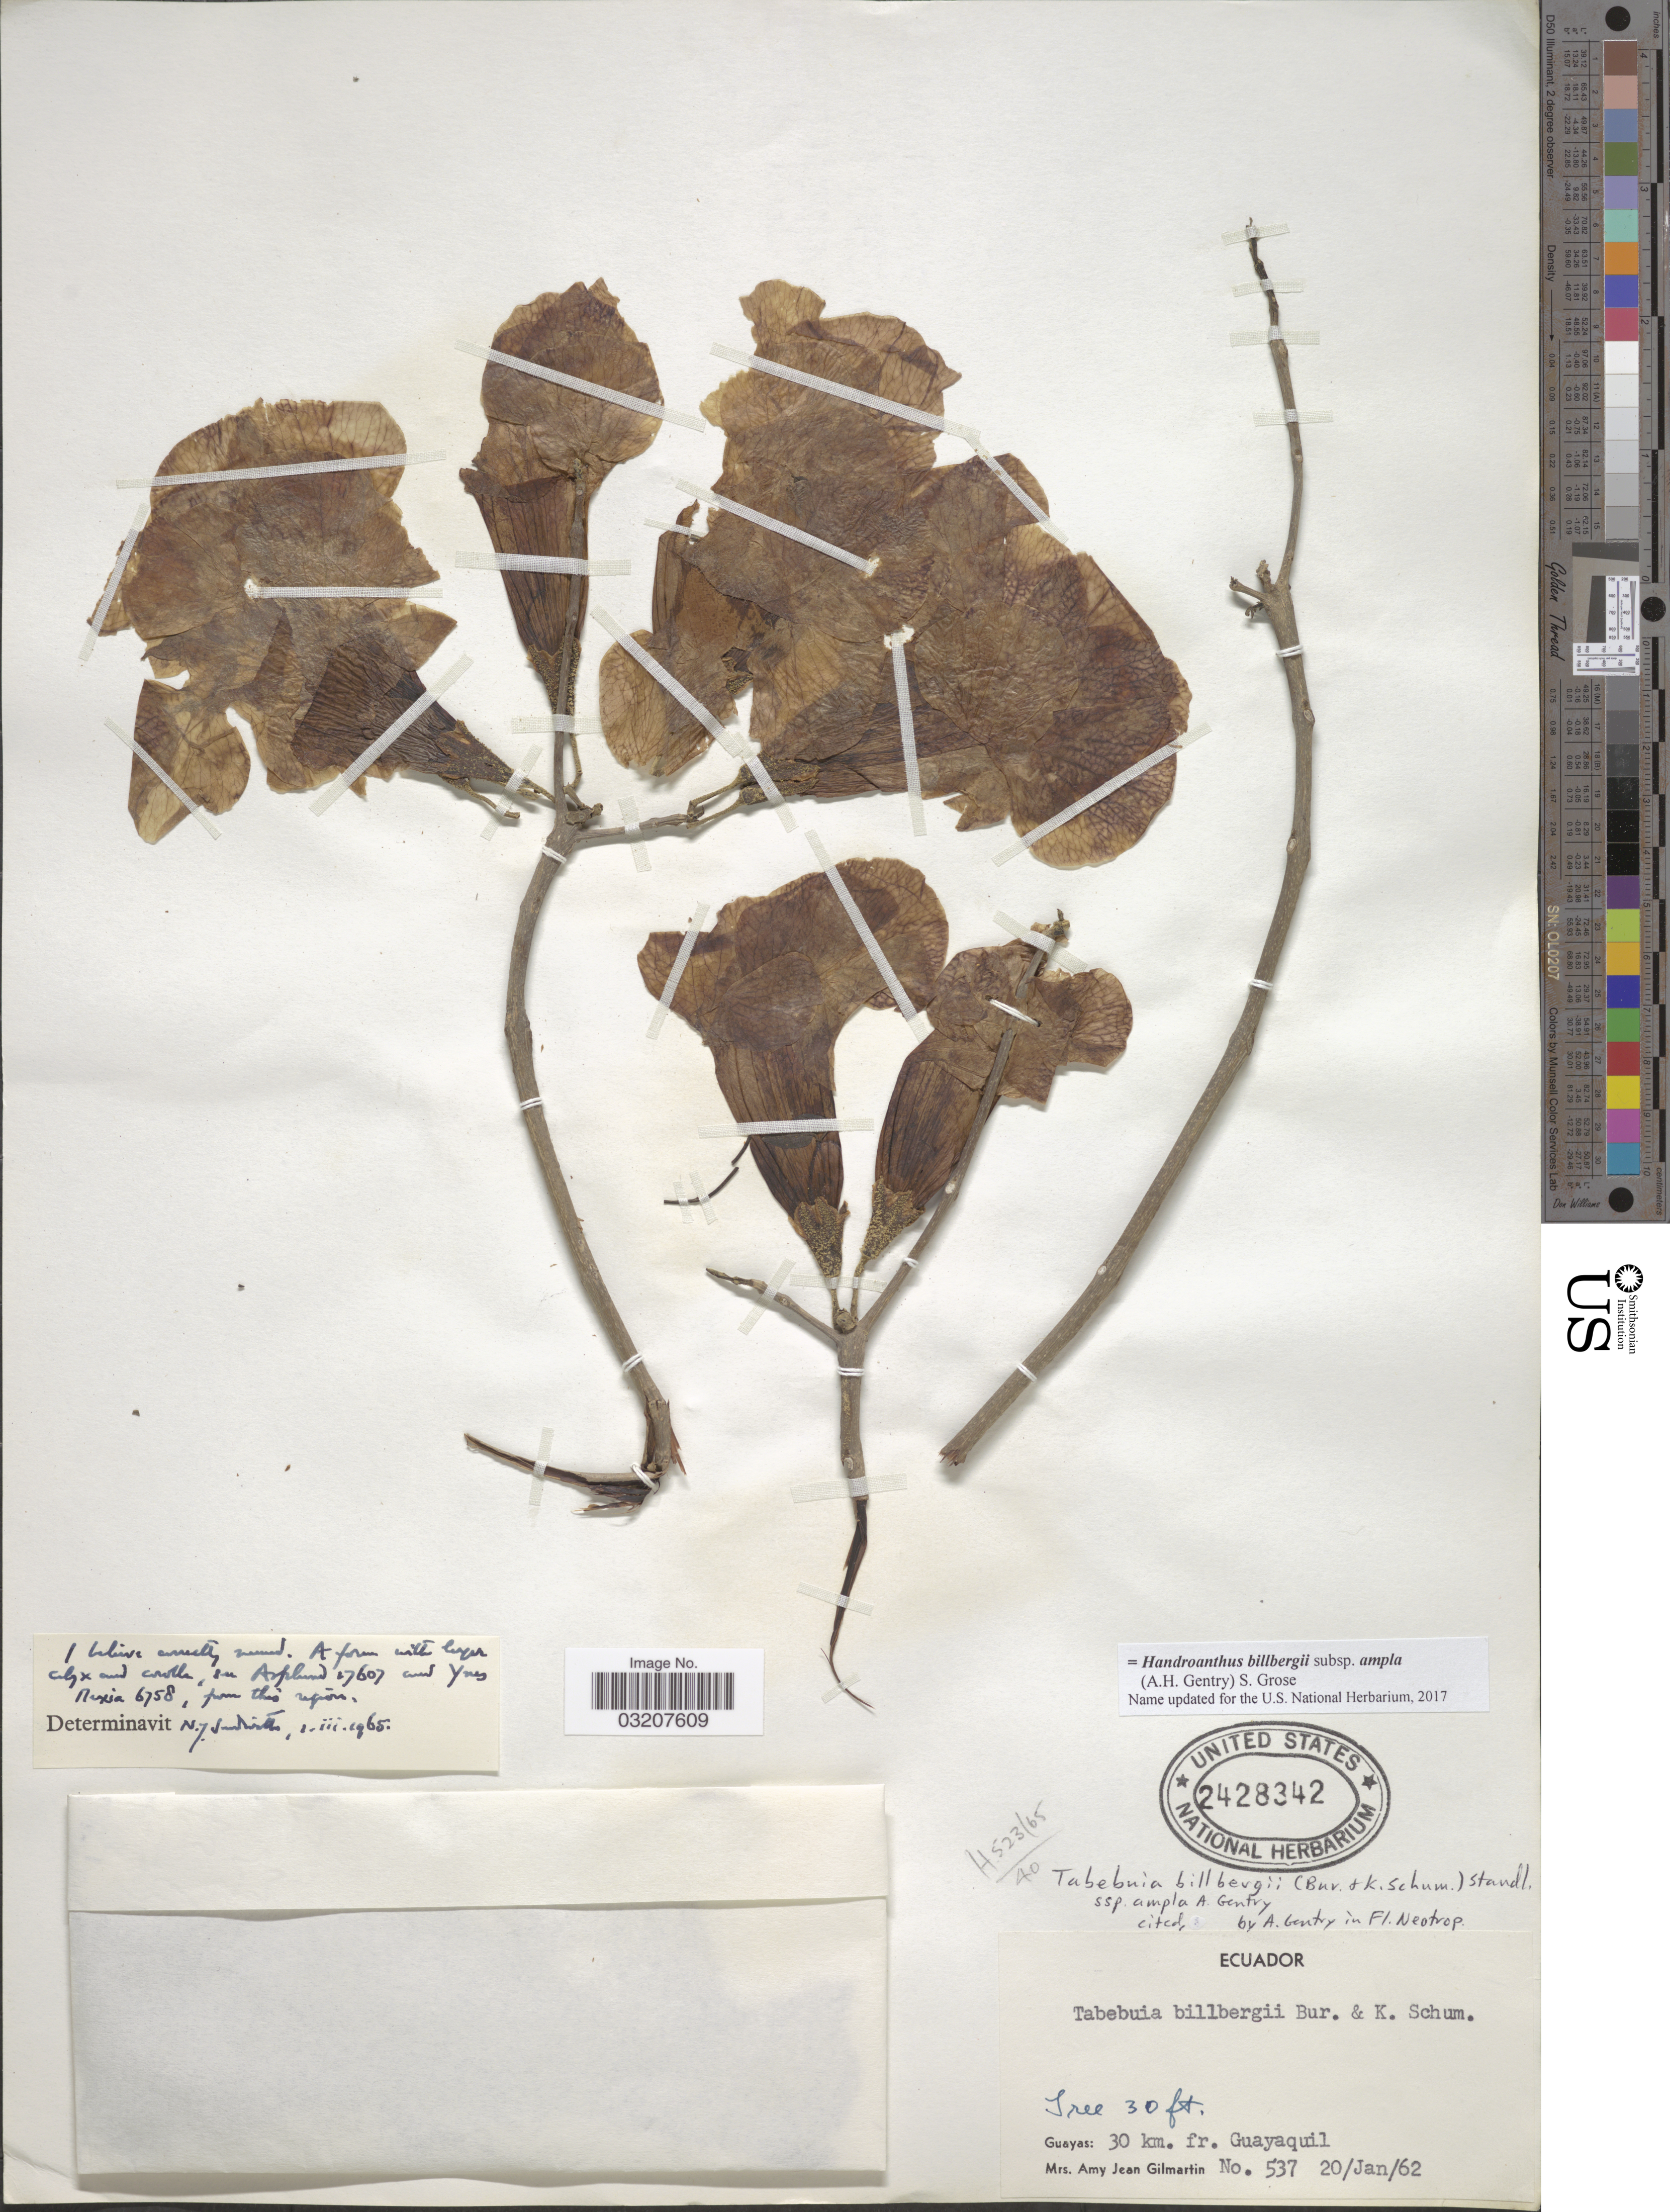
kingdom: Plantae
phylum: Tracheophyta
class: Magnoliopsida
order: Lamiales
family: Bignoniaceae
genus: Handroanthus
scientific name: Handroanthus billgergii subsp. amplus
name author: (A.H. Gentry) S.O. Grose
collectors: A. J. Gilmartin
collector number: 537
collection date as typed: Transcribed d/m/y: 20/1/62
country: Ecuador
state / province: Guayas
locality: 30 km. fr. Guayaquil.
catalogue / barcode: US 2428342